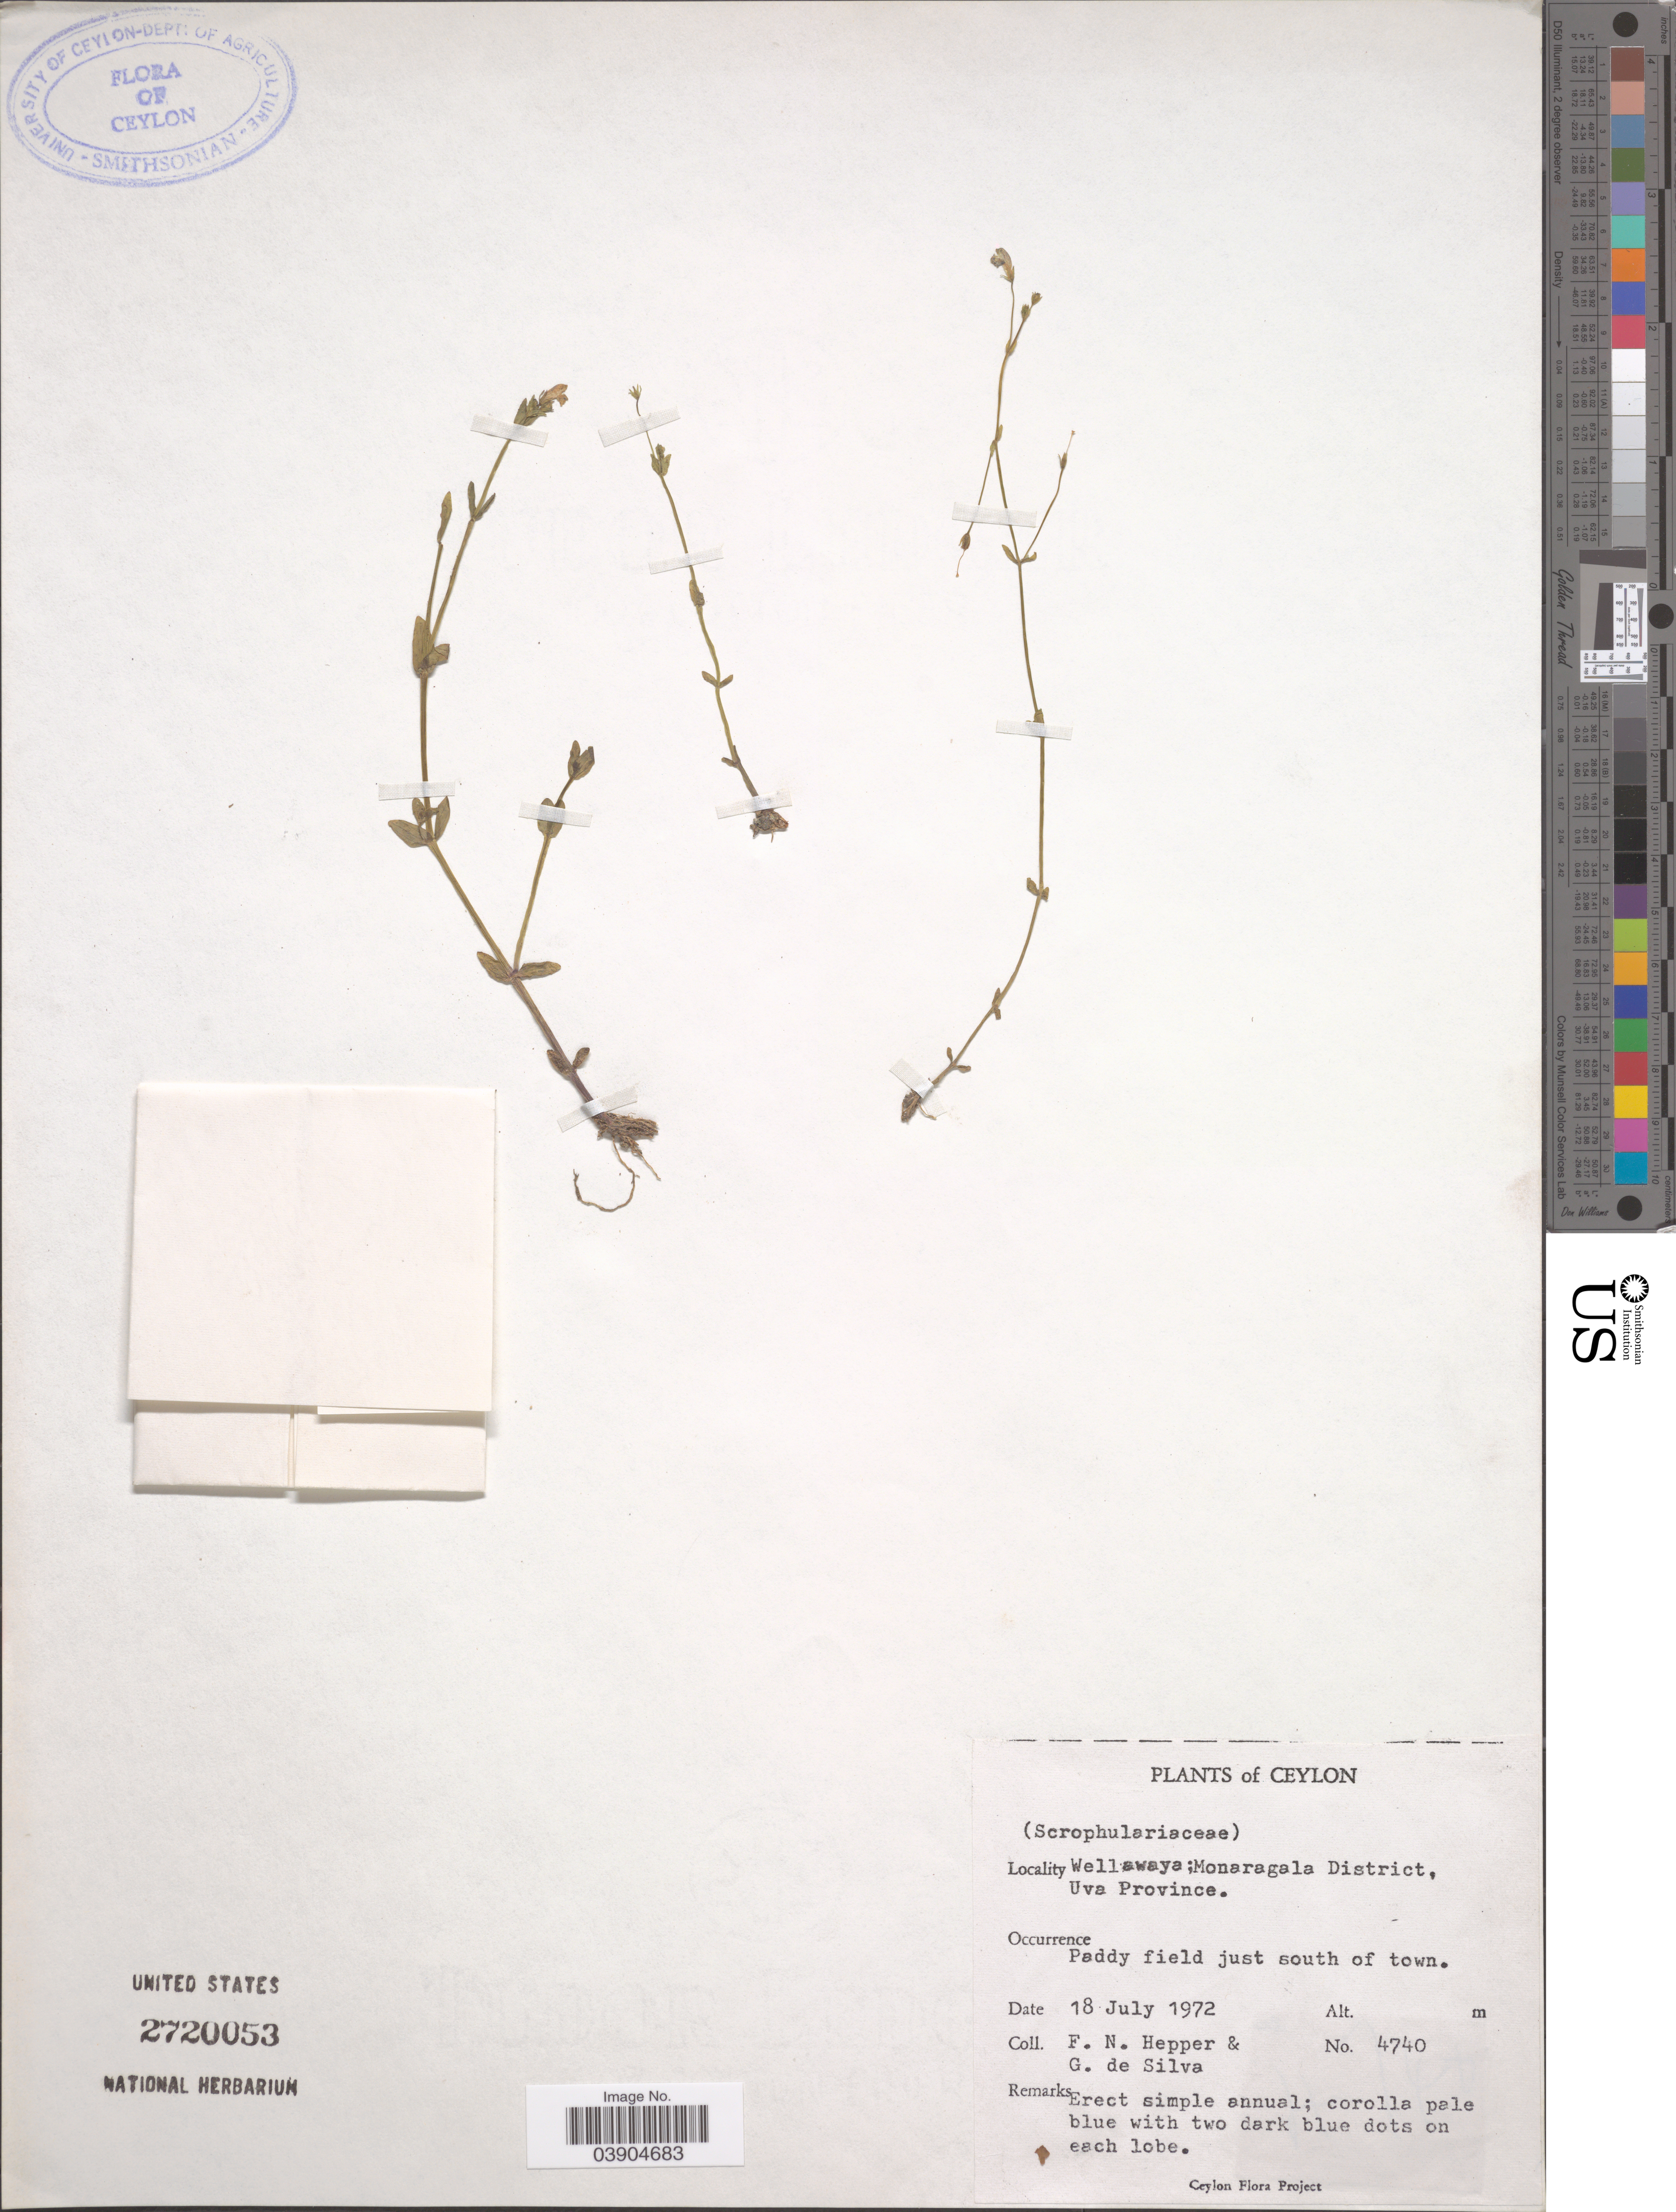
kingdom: Plantae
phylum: Tracheophyta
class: Magnoliopsida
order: Lamiales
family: Linderniaceae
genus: Lindernia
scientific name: Lindernia sp.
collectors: F. Hepper & G. De Silva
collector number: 4740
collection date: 1972-07-18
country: Sri Lanka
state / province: Uva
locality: Ceylon. Wellawaya; Monaragala District.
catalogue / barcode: US 2720053